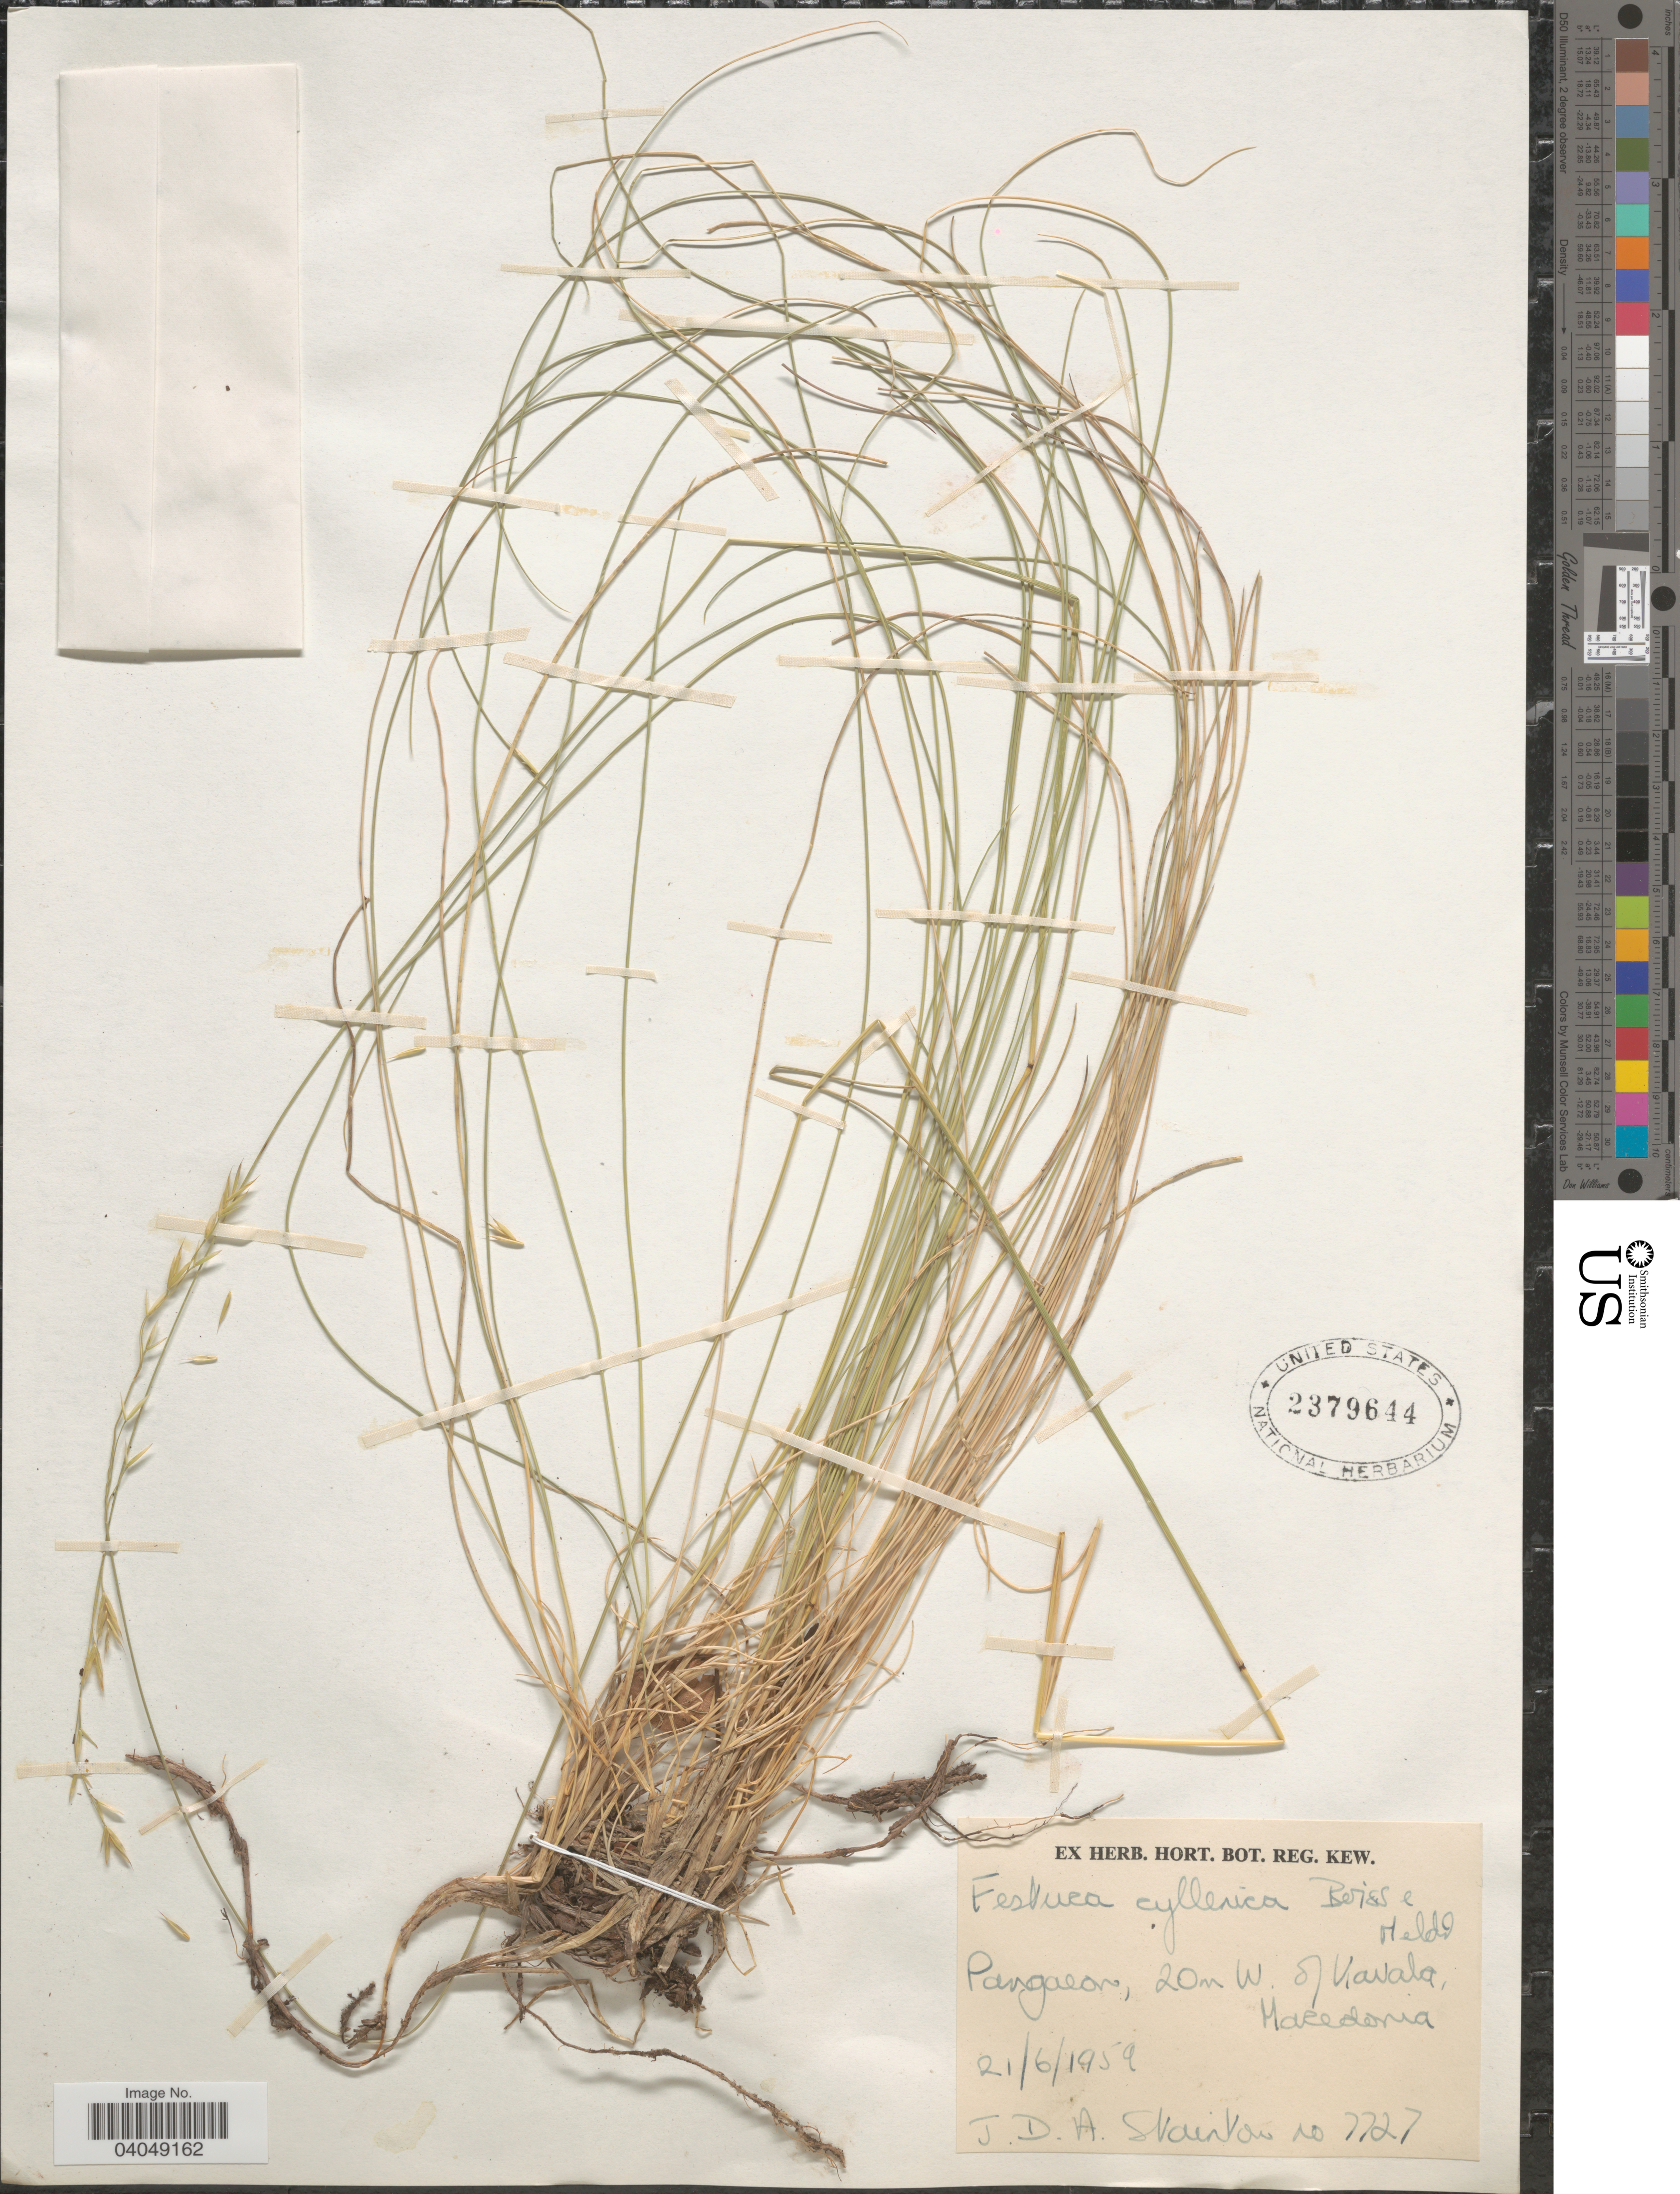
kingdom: Plantae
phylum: Tracheophyta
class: Liliopsida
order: Poales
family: Poaceae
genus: Festuca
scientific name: Festuca cyllenica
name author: Boiss. & Heldr.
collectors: J. Stainton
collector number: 7727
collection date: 1959-06-21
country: Greece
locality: Pangaion, 20 m W. of Kavala.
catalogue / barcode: US 2379644